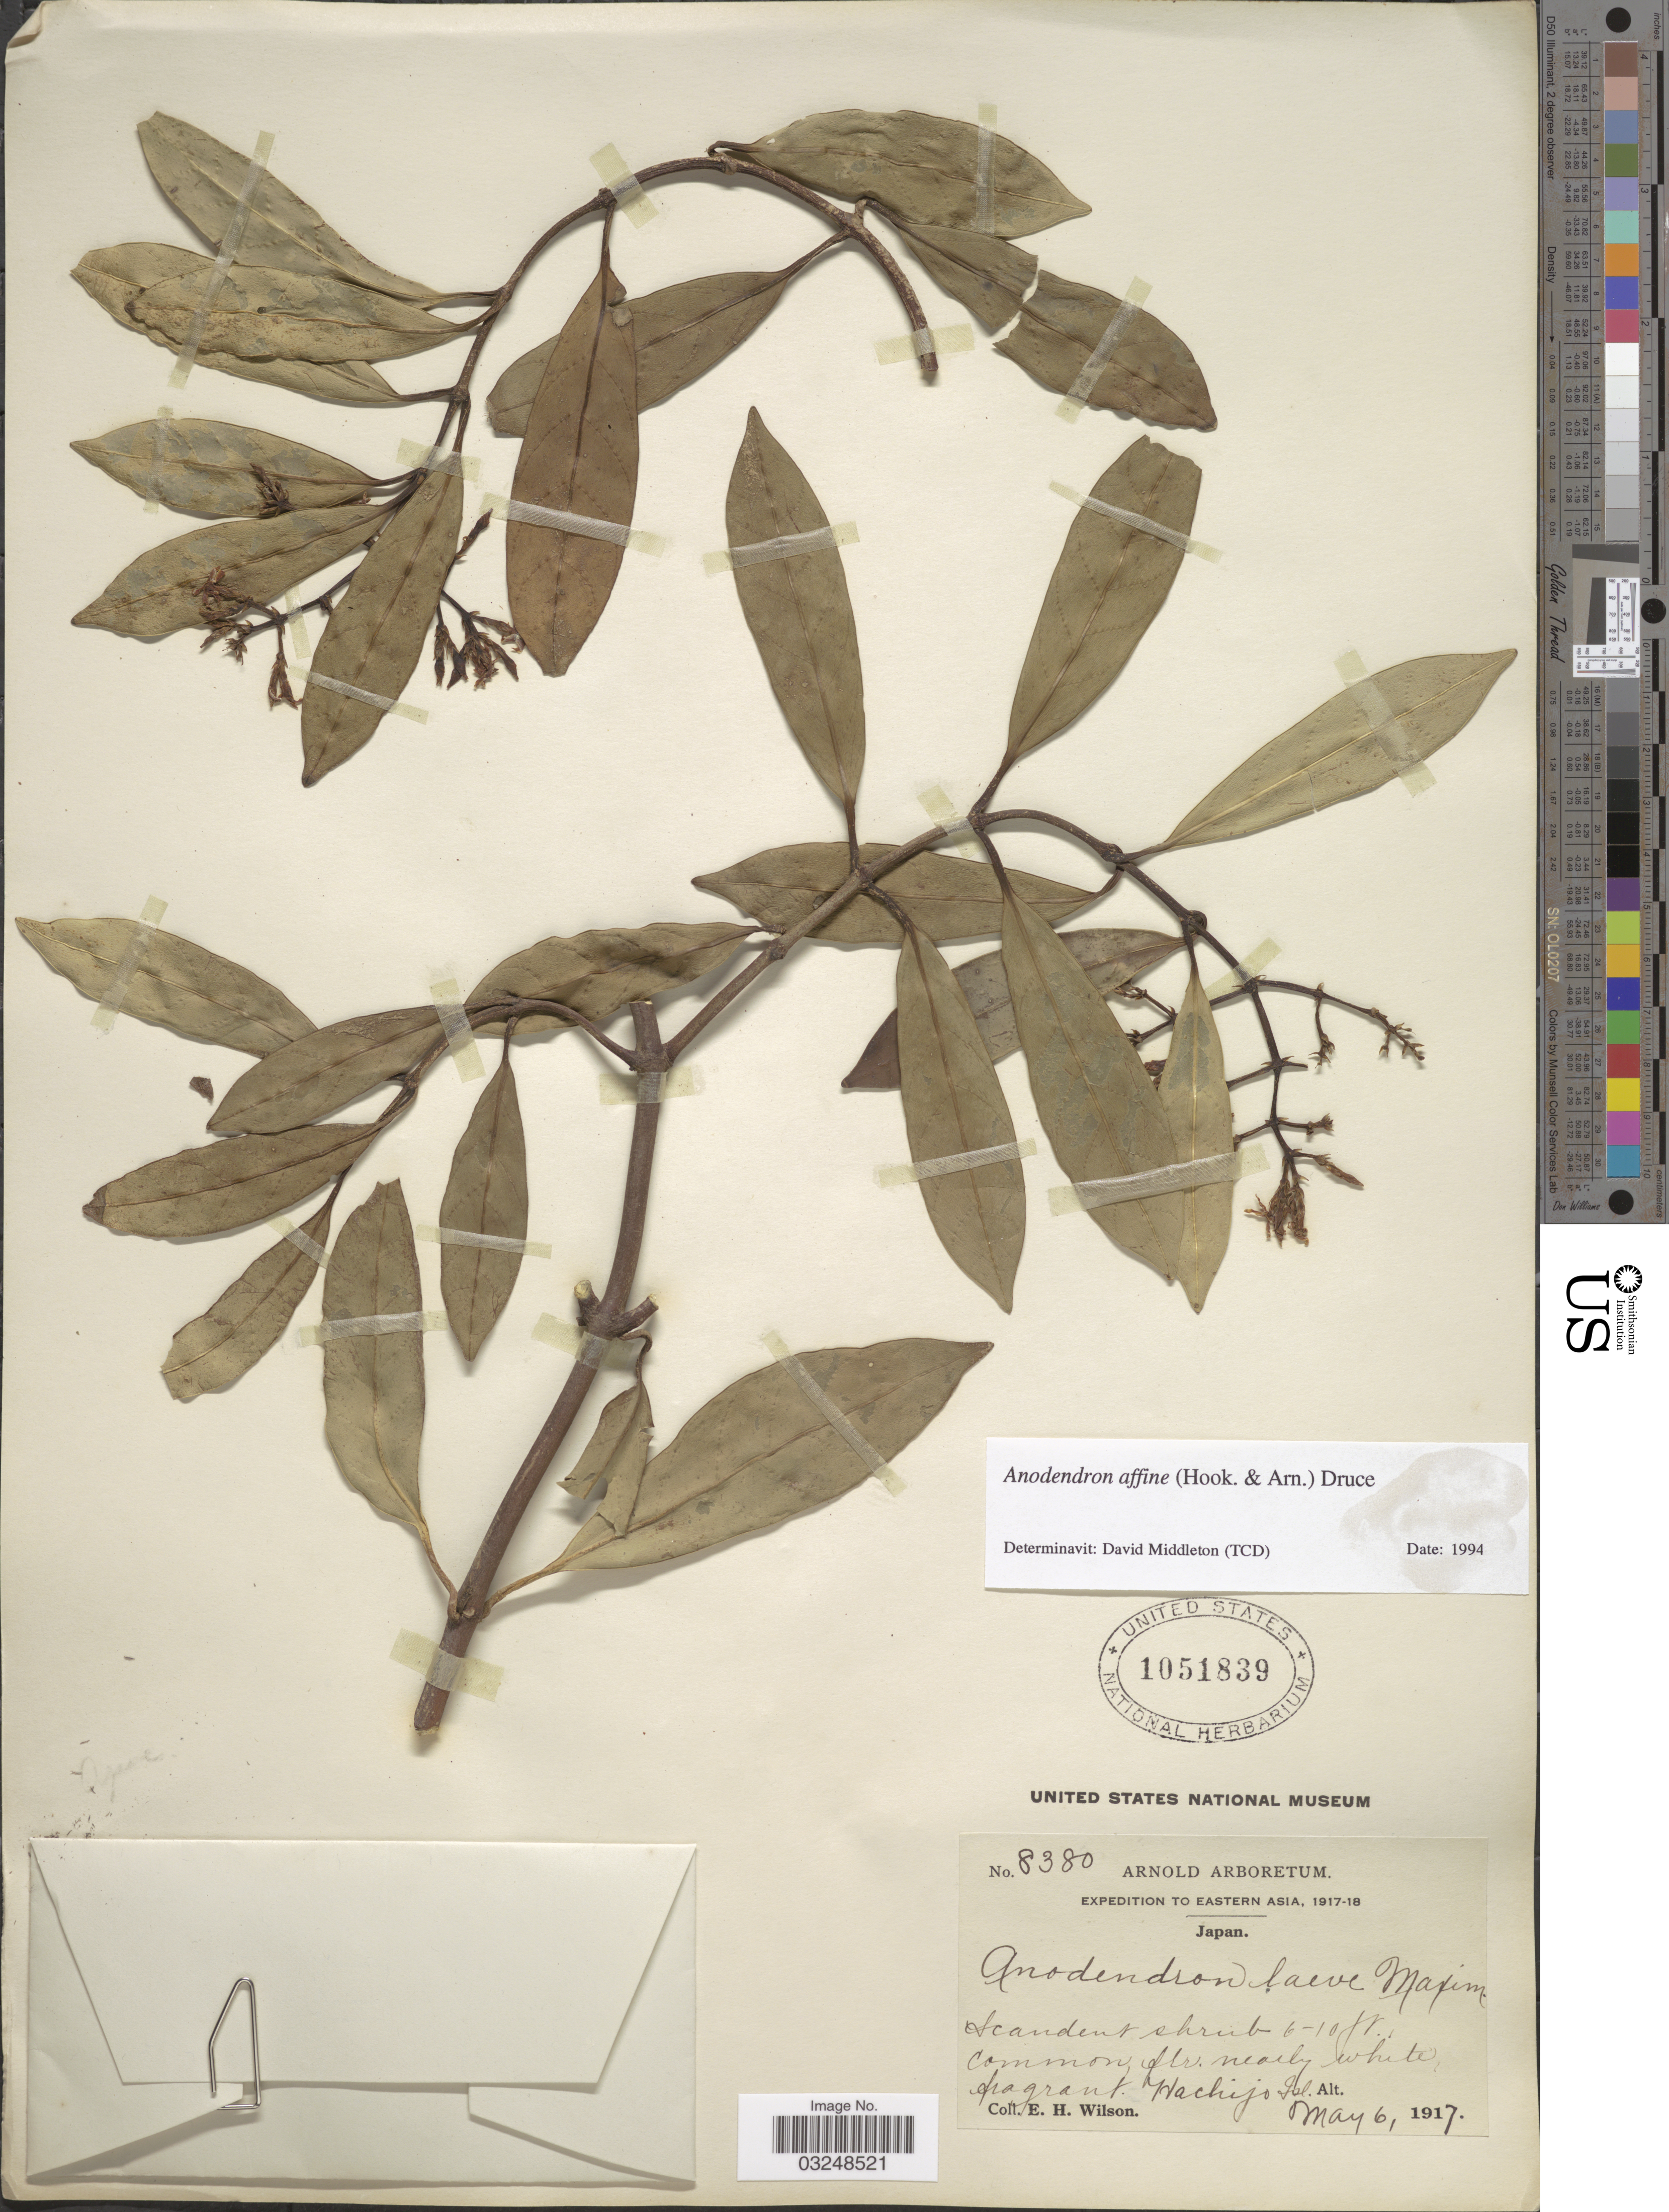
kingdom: Plantae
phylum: Tracheophyta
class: Magnoliopsida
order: Gentianales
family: Apocynaceae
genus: Anodendron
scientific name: Anodendron affine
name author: (Hook. & Arn.) Druce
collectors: E. Wilson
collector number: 8380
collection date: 1917-05-06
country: Japan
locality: Eastern Asia, Japan, Hachijo Isl.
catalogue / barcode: US 1051839